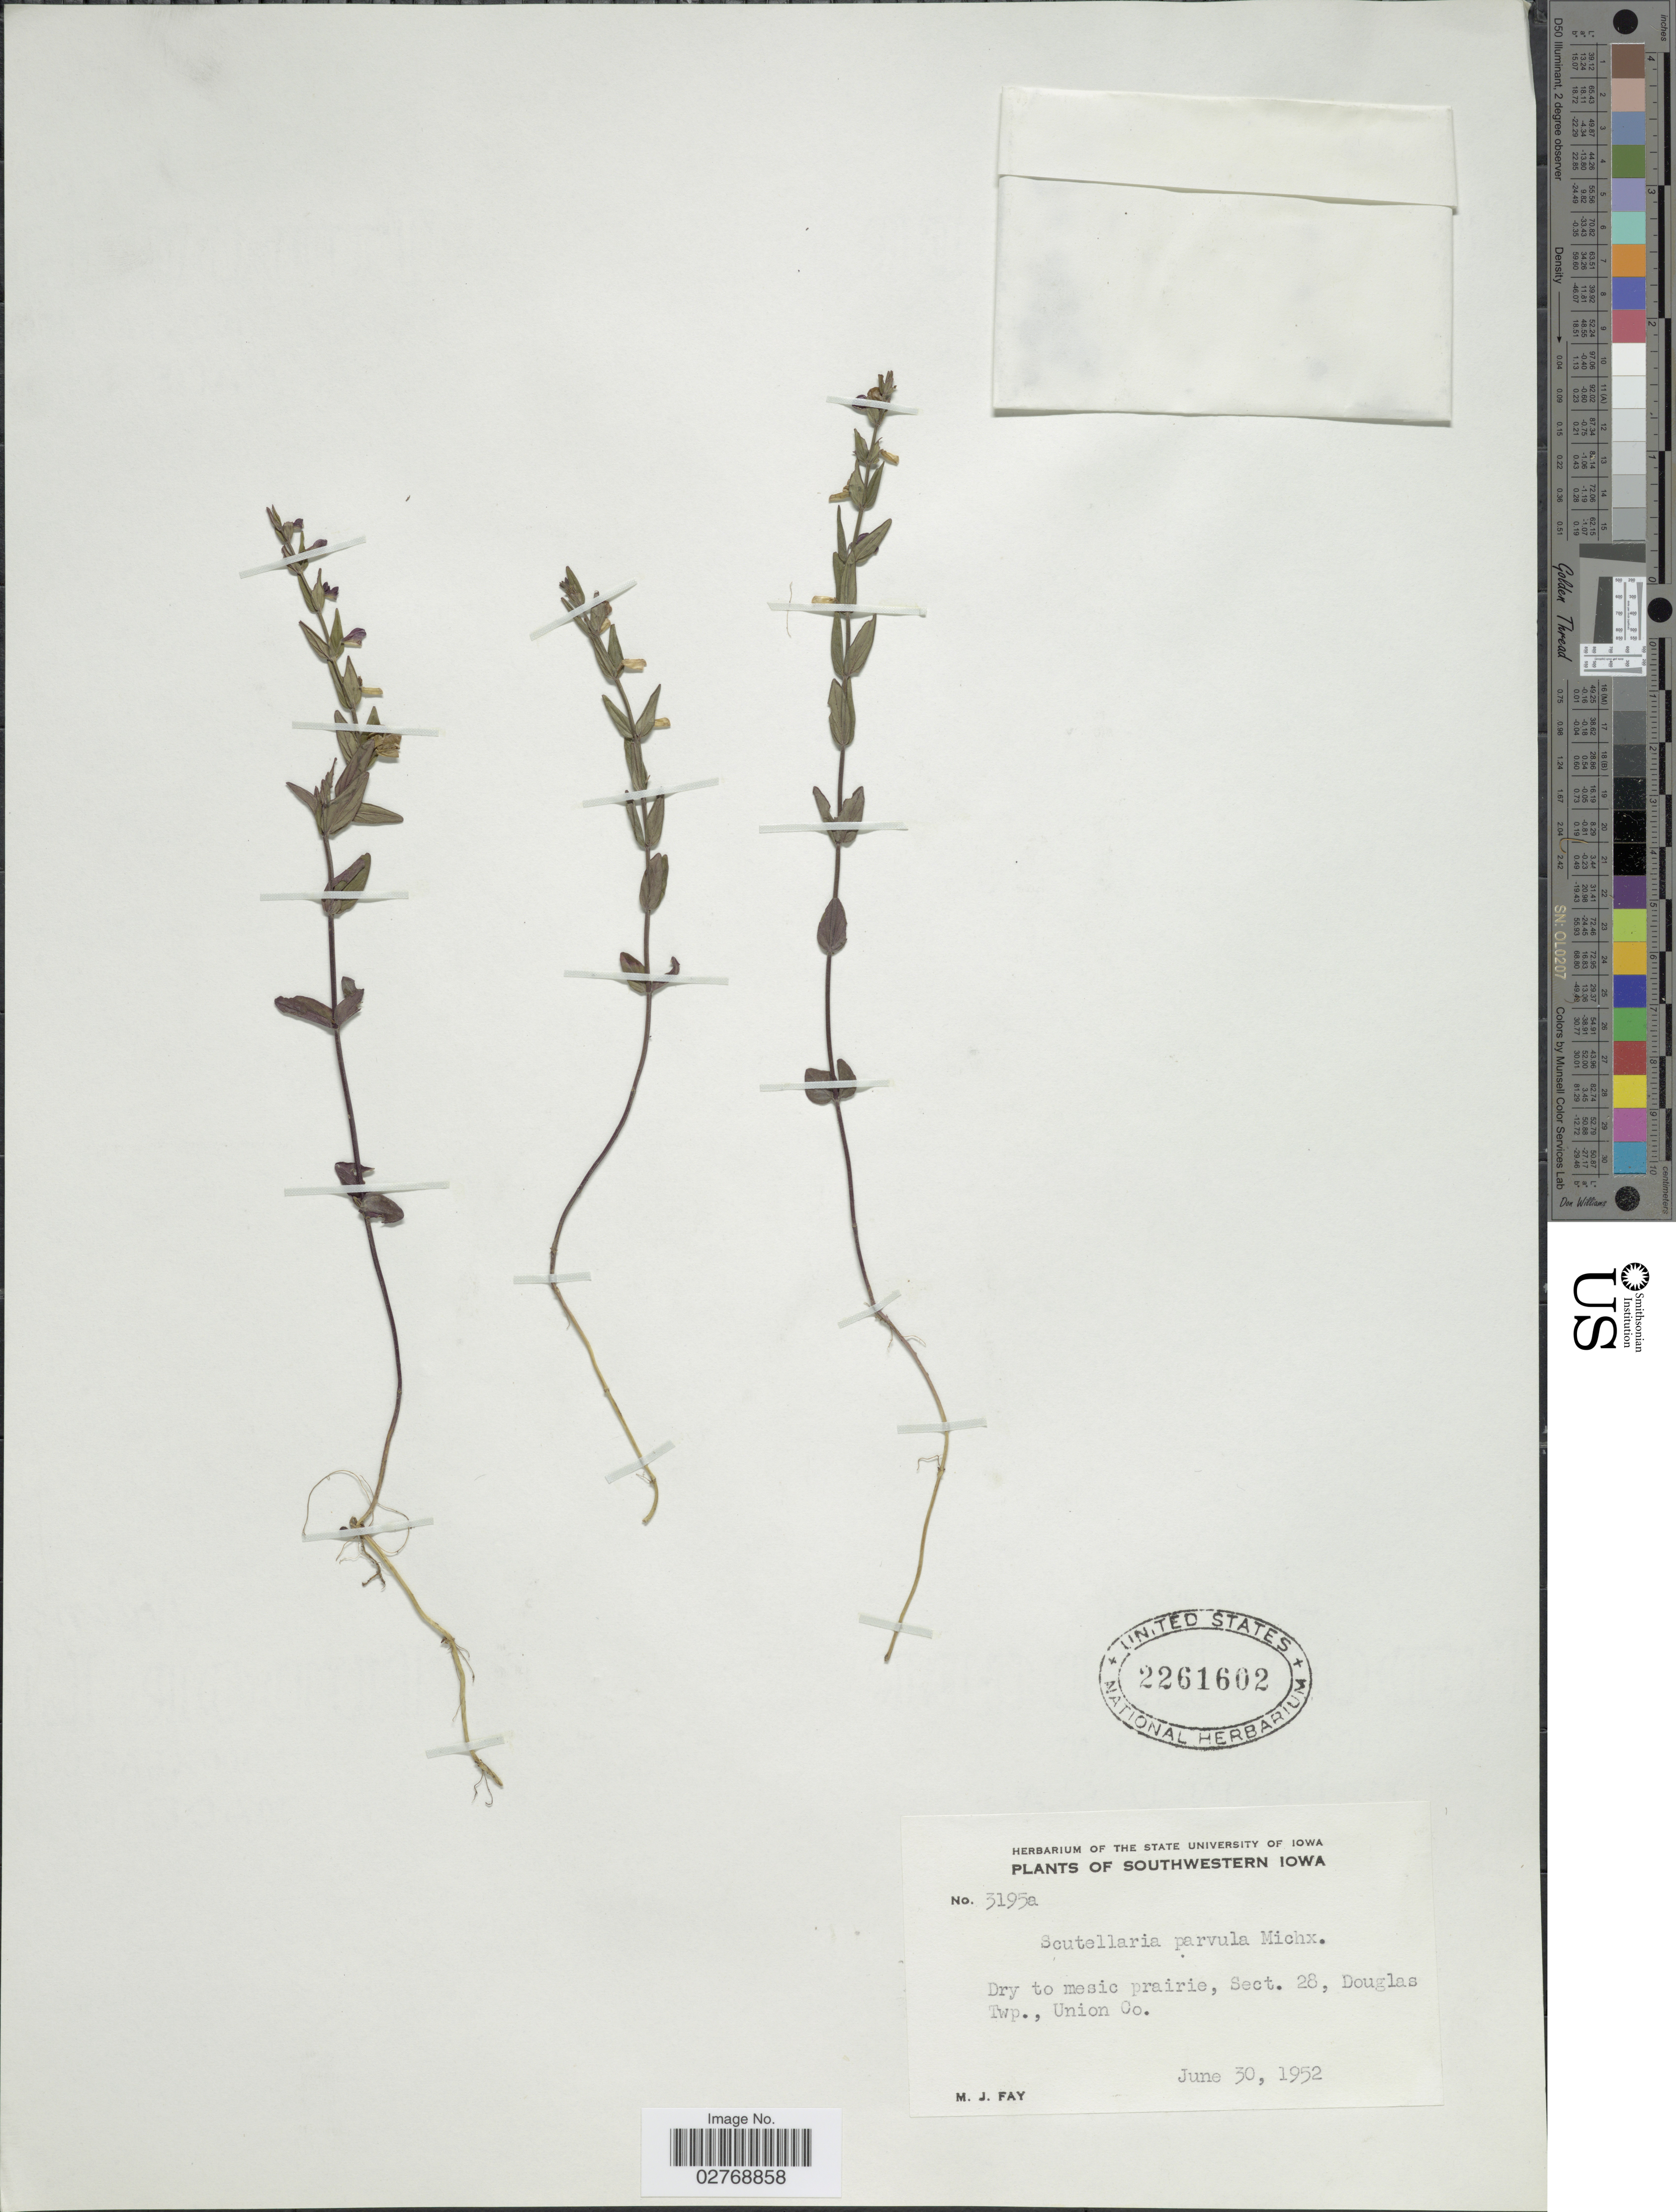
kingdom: Plantae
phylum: Tracheophyta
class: Magnoliopsida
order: Lamiales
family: Lamiaceae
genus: Scutellaria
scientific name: Scutellaria parvula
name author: Michx.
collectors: M. Fay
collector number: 3195a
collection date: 1952-06-30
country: United States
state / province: Iowa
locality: Southwestern Iowa. Sect. 28, Douglas Twp., Union Co.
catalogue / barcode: US 2261602